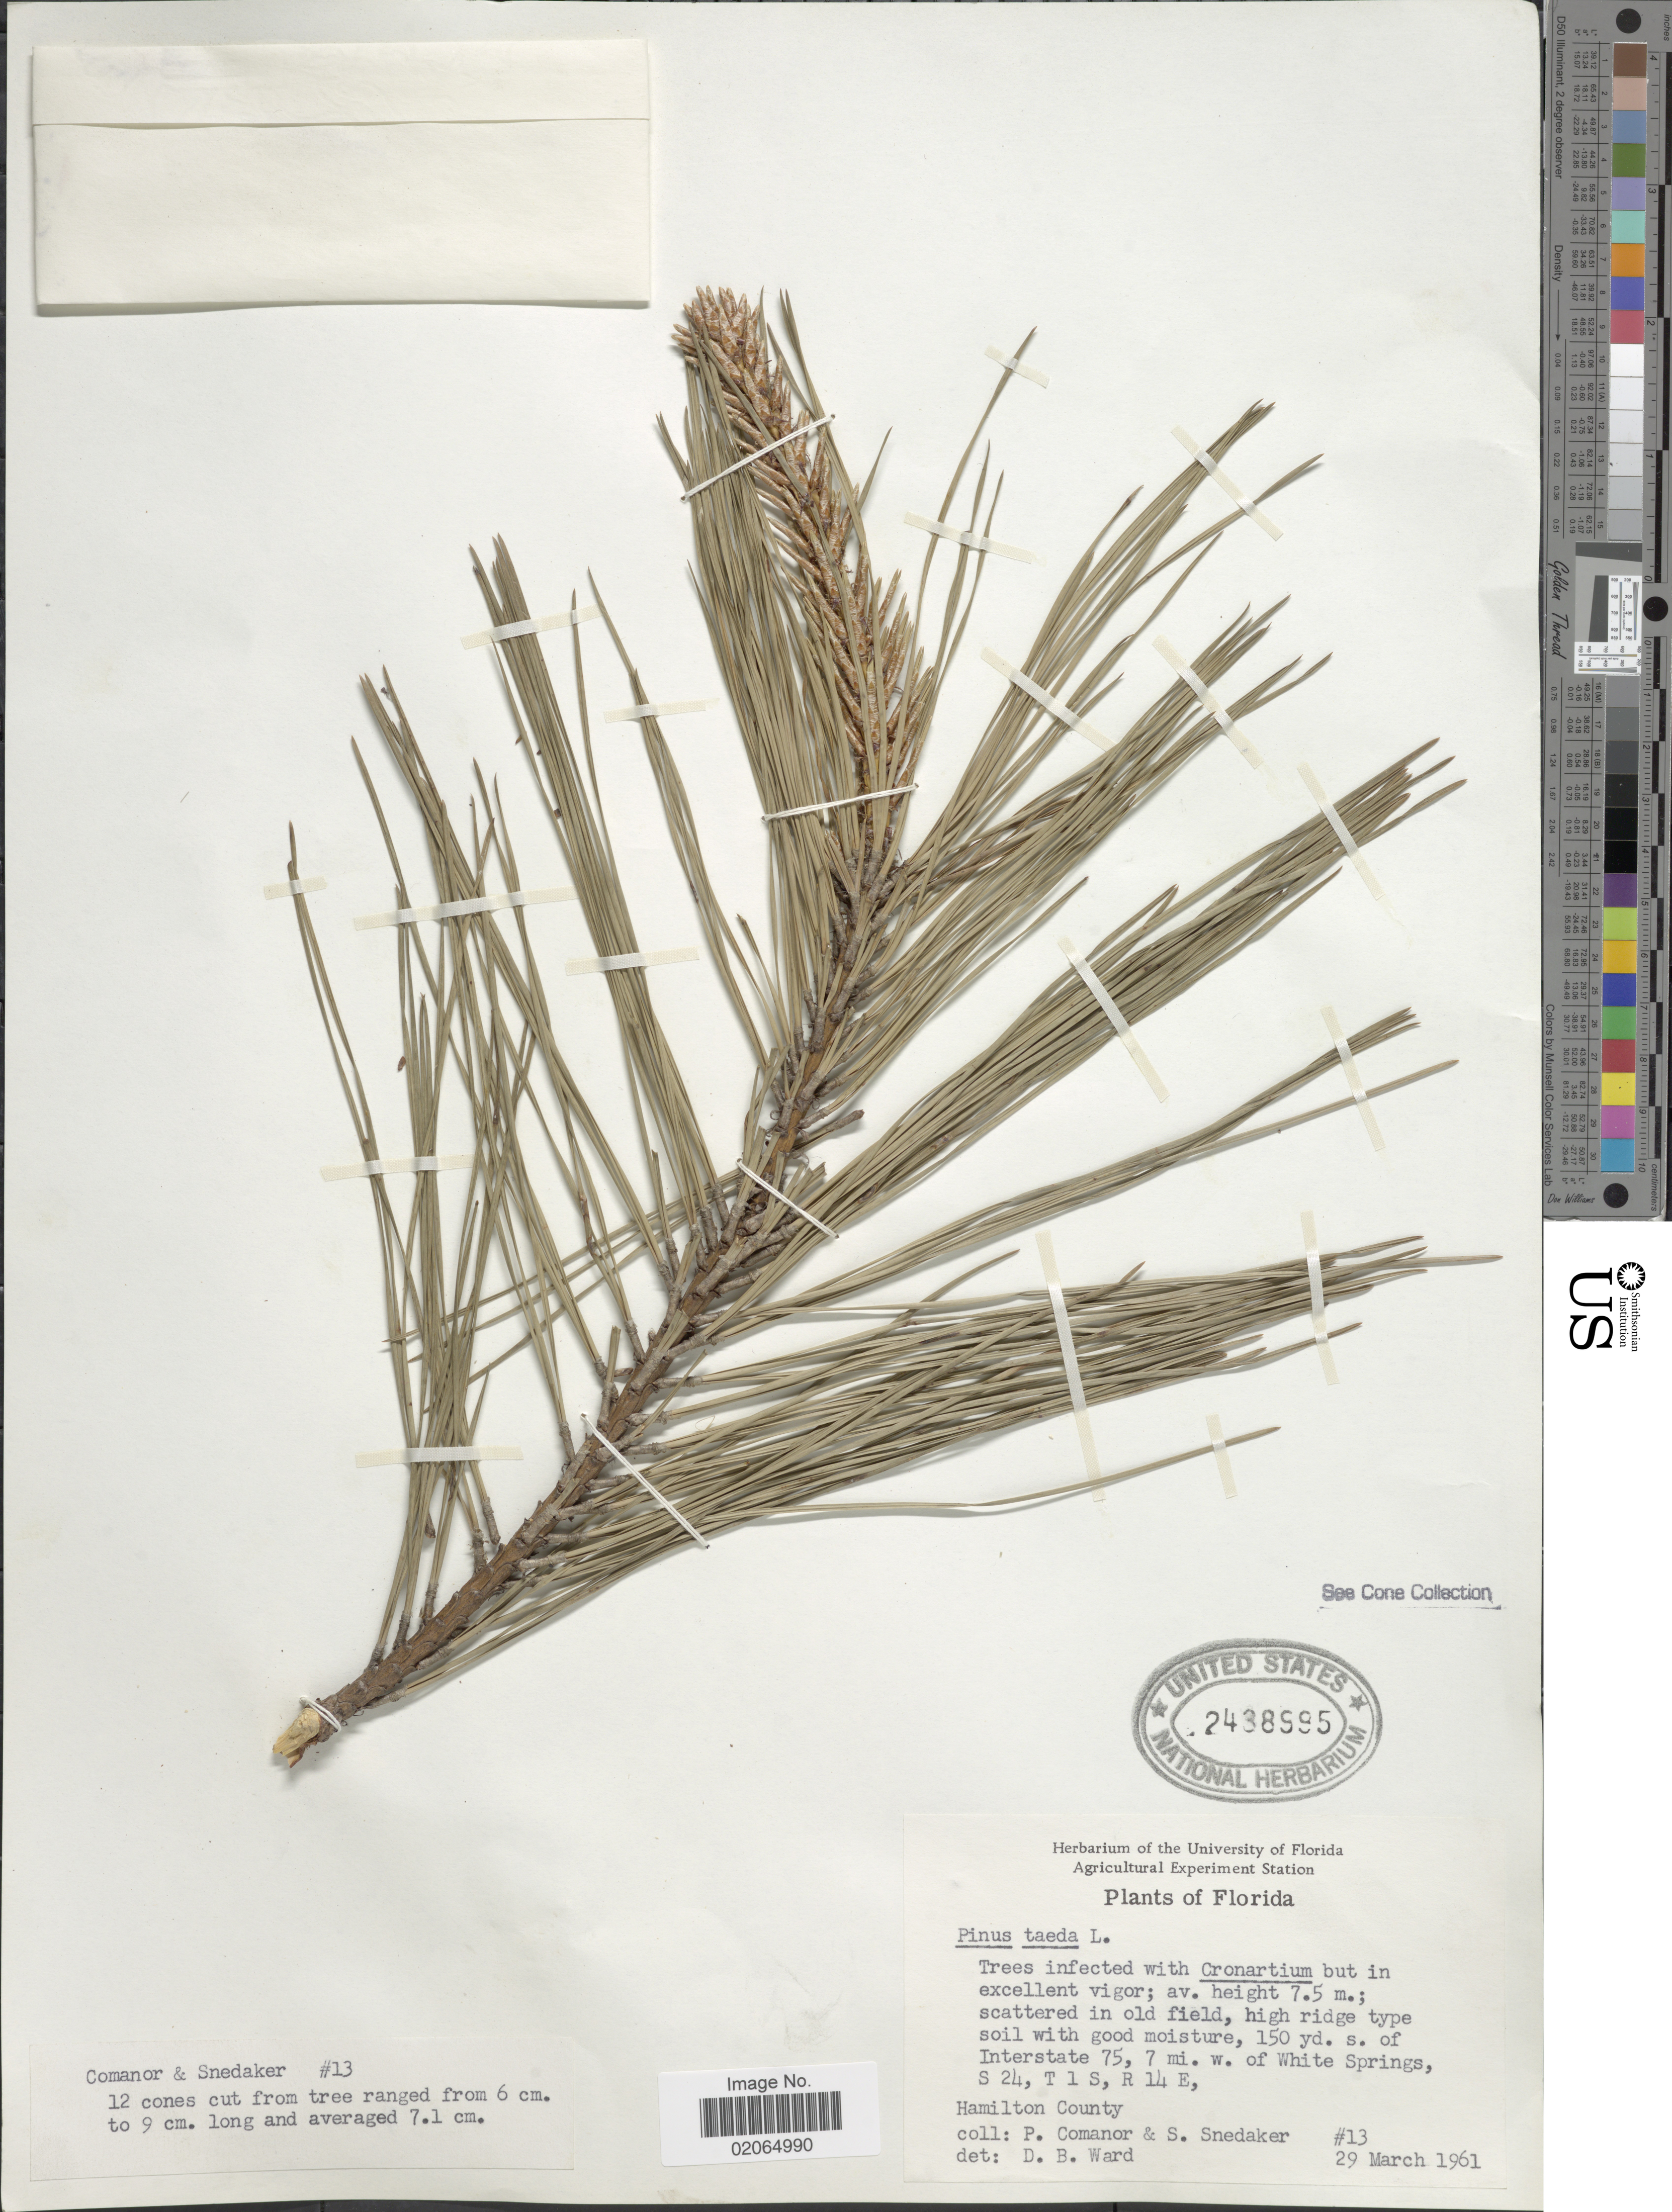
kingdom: Plantae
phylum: Tracheophyta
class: Pinopsida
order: Pinales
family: Pinaceae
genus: Pinus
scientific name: Pinus taeda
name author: L.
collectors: P. Comanor & S. Snedaker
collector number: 13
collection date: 1961-03-29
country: United States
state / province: Florida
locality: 150 yd. s. of Interstate 75, 7 mi. w. of White Springs, S24, T1S, R14E, Hamilton County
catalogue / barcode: US 2438995